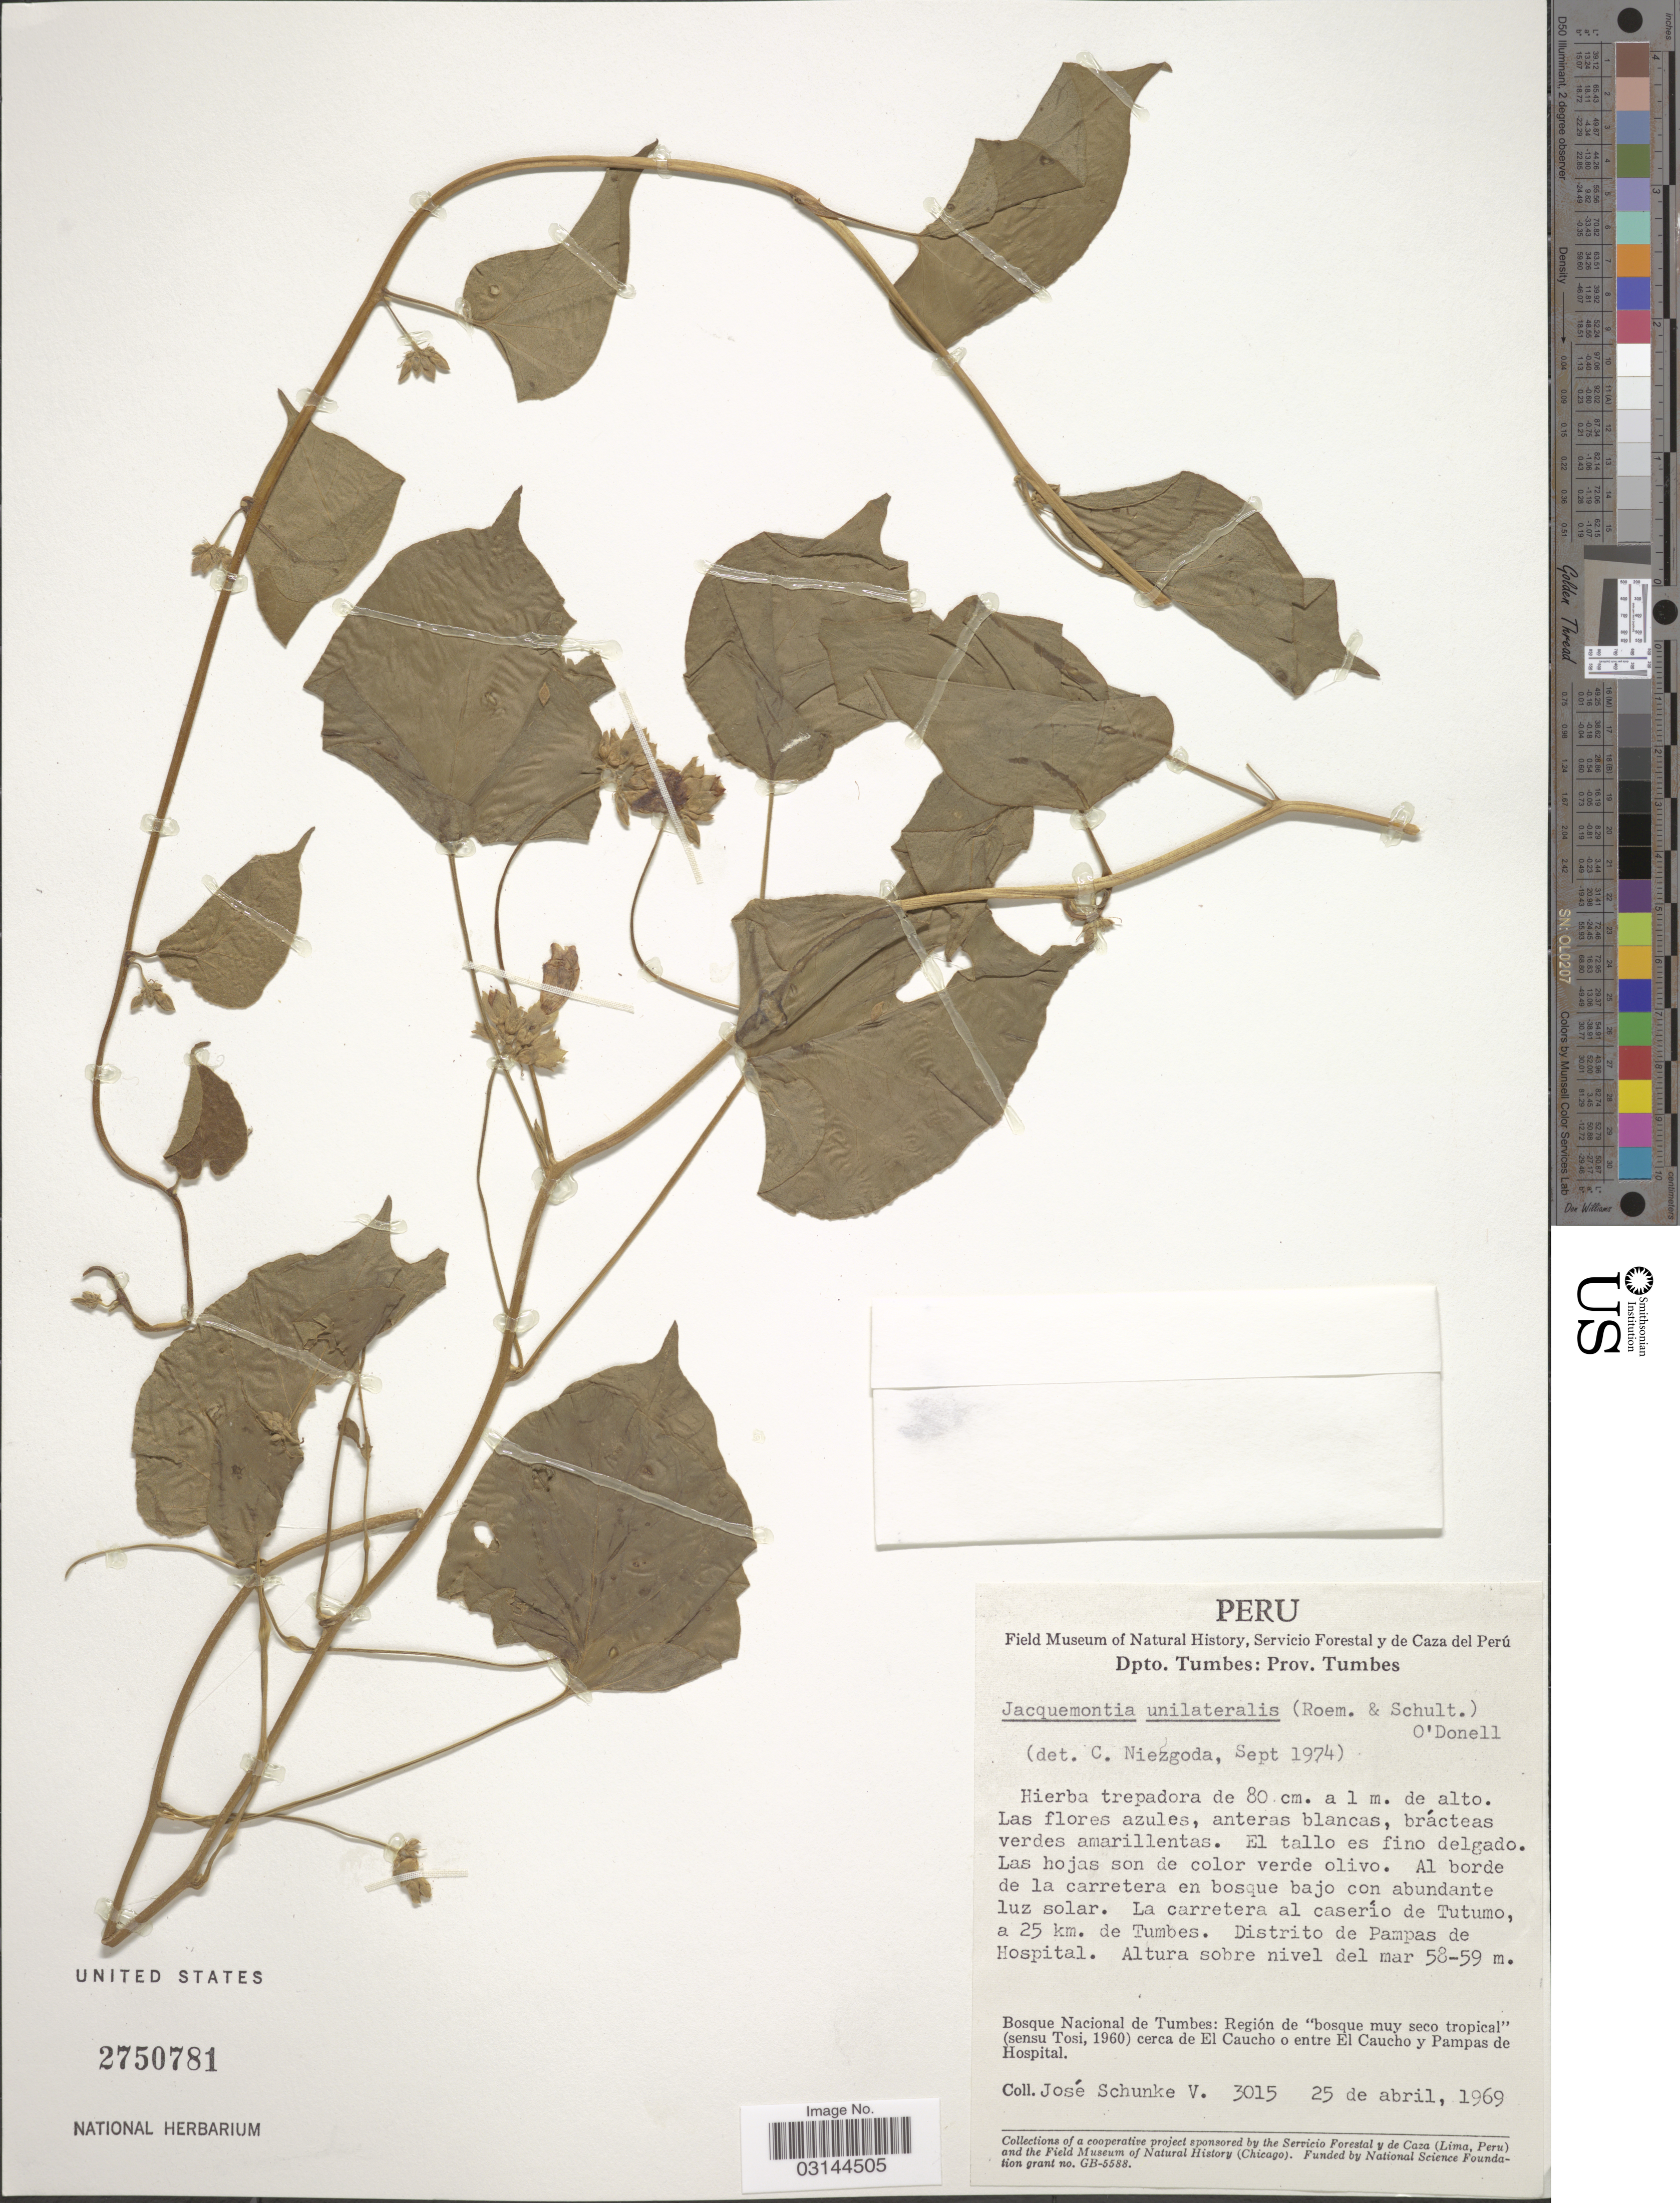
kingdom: Plantae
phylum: Tracheophyta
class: Magnoliopsida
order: Solanales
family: Convolvulaceae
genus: Jacquemontia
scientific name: Jacquemontia unilateralis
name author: (Roem. & Schult.) O'Donell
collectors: J. Schunke Vigo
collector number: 3015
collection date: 1969-04-25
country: Peru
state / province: Tumbes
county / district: Tumbes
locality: Dpto. Tumbes: Prov. Tumbes. La carretera al caserío de Tutumo, a 25 km. de Tumbes. Distrito de Pampas de Hospital. Bosque Nacional de Tumbes: Región de "bosque muy seco tropical" (sensu Tosi, 1960) cerca de El Caucho o entre El Caucho y Pampas de Hospital.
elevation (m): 58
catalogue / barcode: US 2750781